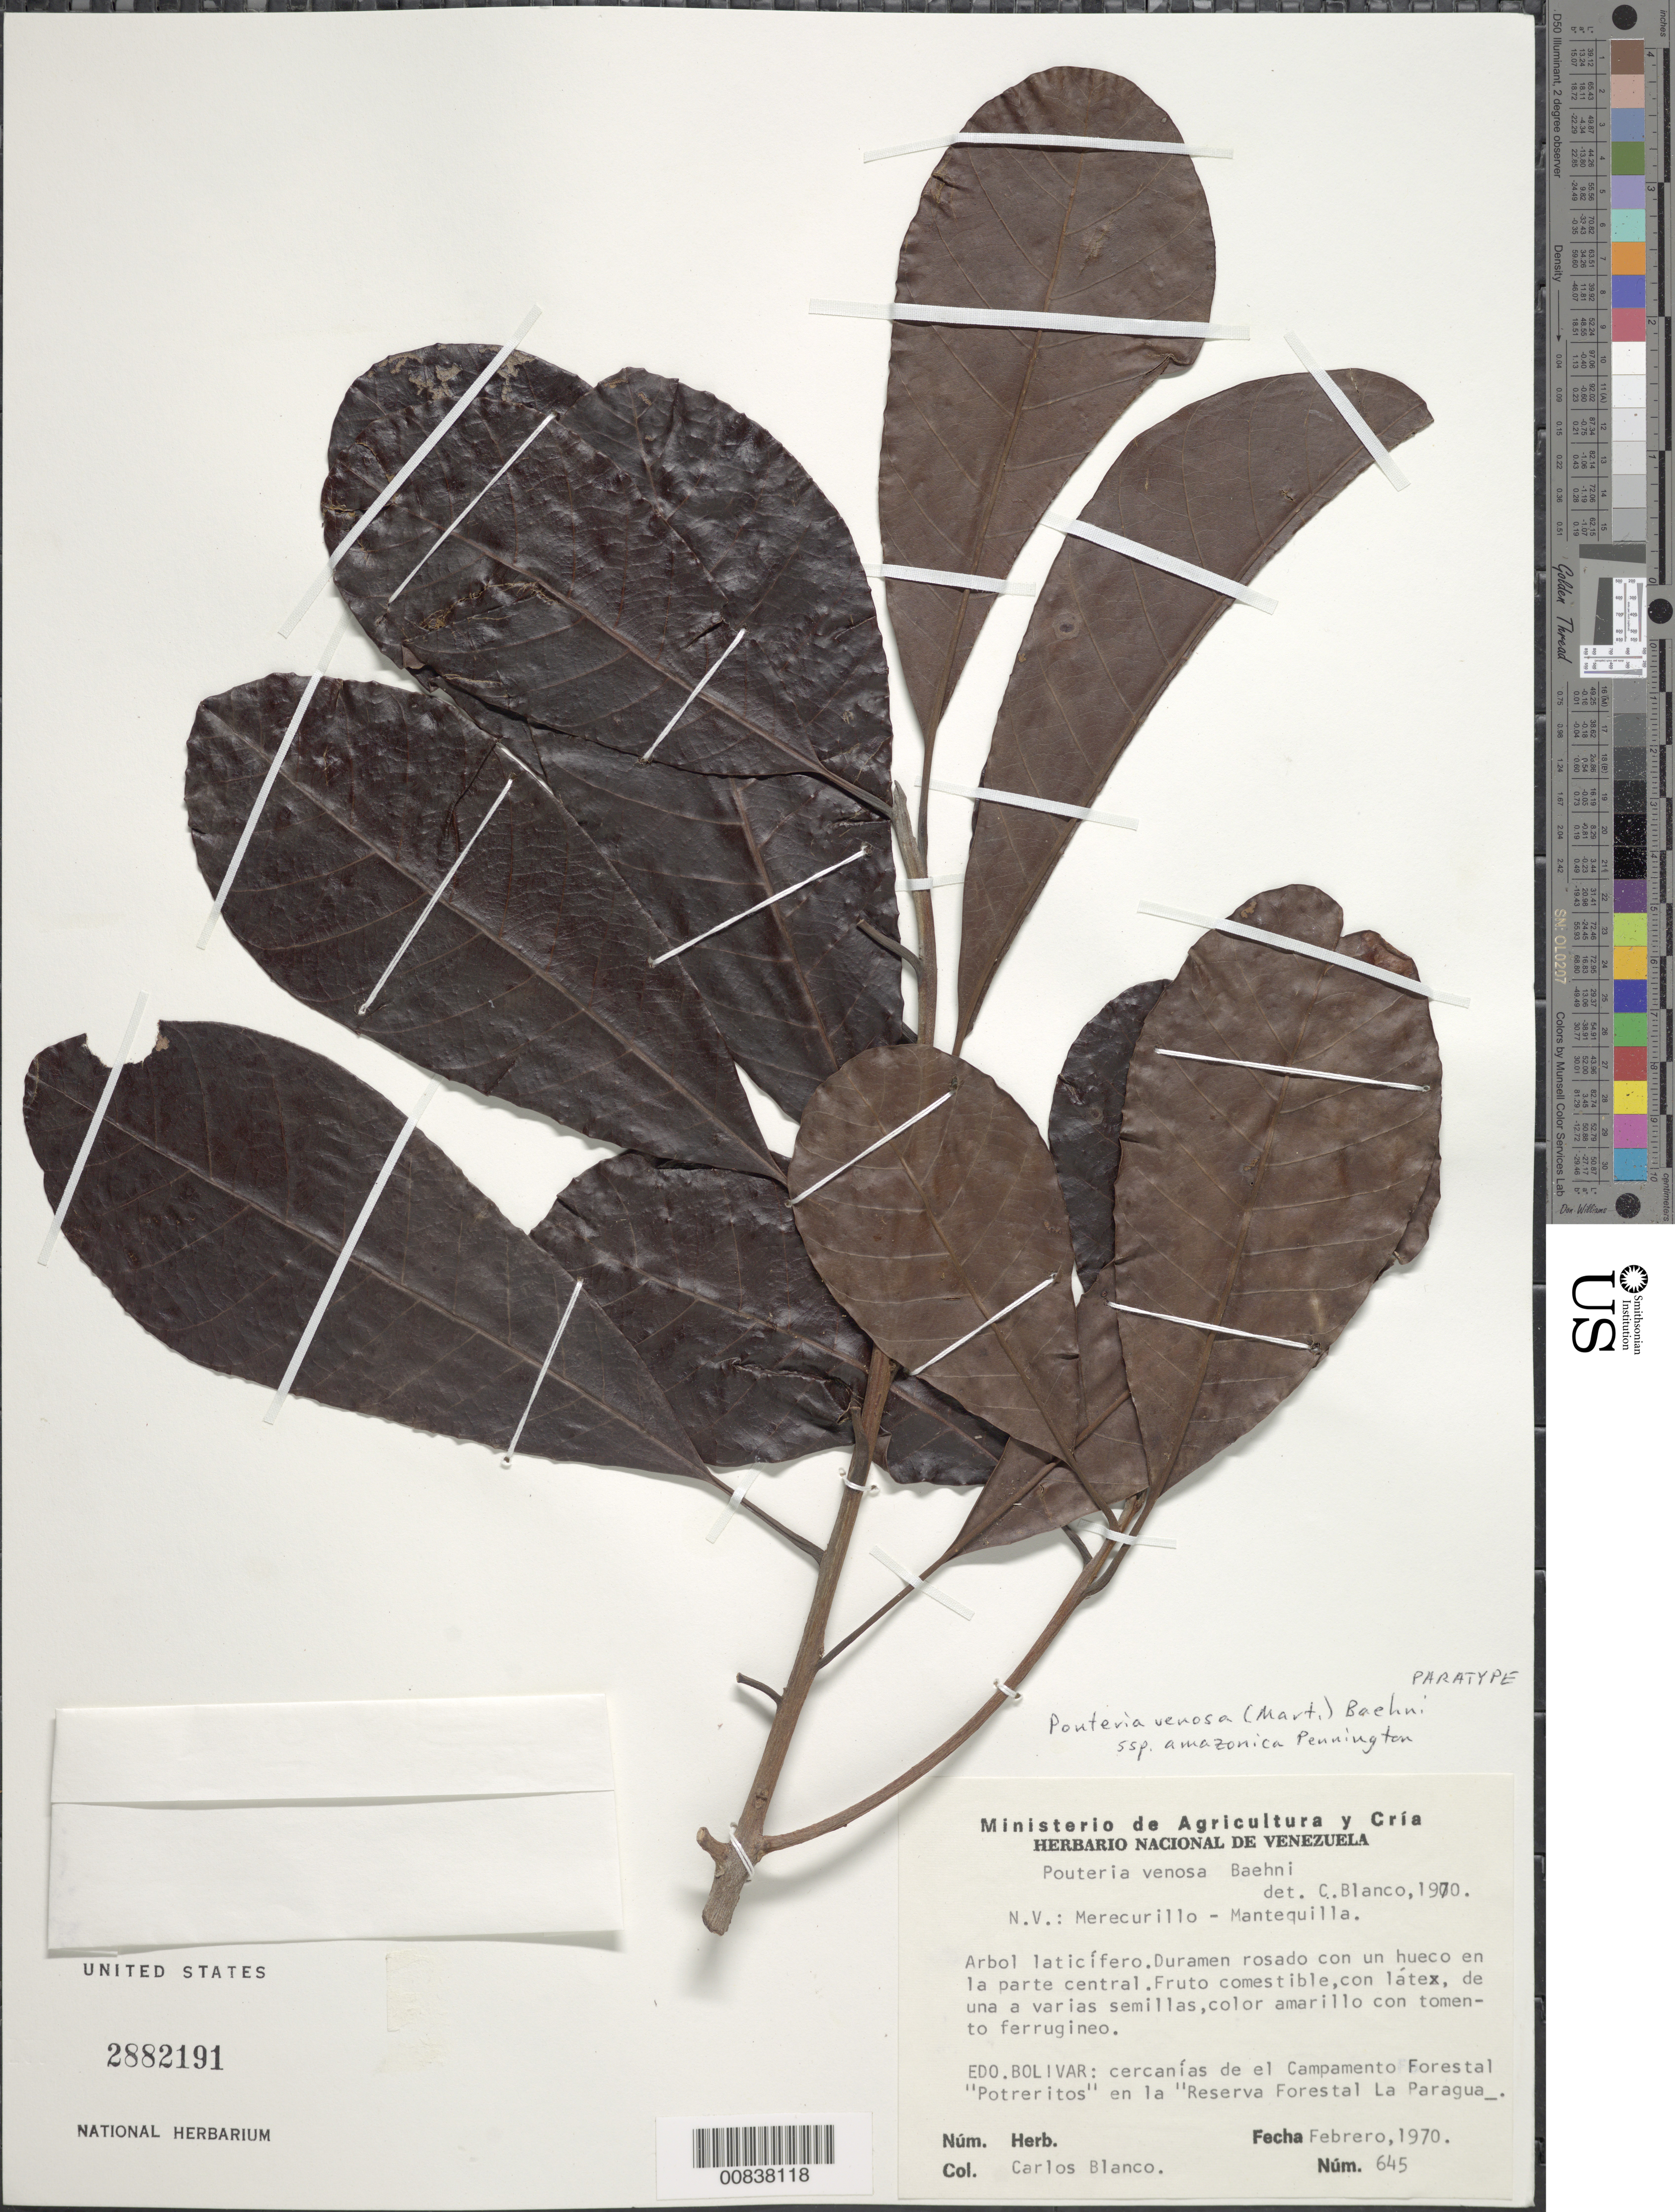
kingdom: Plantae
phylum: Tracheophyta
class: Magnoliopsida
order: Ericales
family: Sapotaceae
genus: Pouteria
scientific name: Pouteria venosa subsp. amazonica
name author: T.D. Penn.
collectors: C. A. Blanco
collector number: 645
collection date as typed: Feb-70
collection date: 1970-02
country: Venezuela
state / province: Bolívar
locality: Reserva Forestal La Paragua, cercanias de el Campamento Forestal "Potreritos"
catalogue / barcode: US 2882191